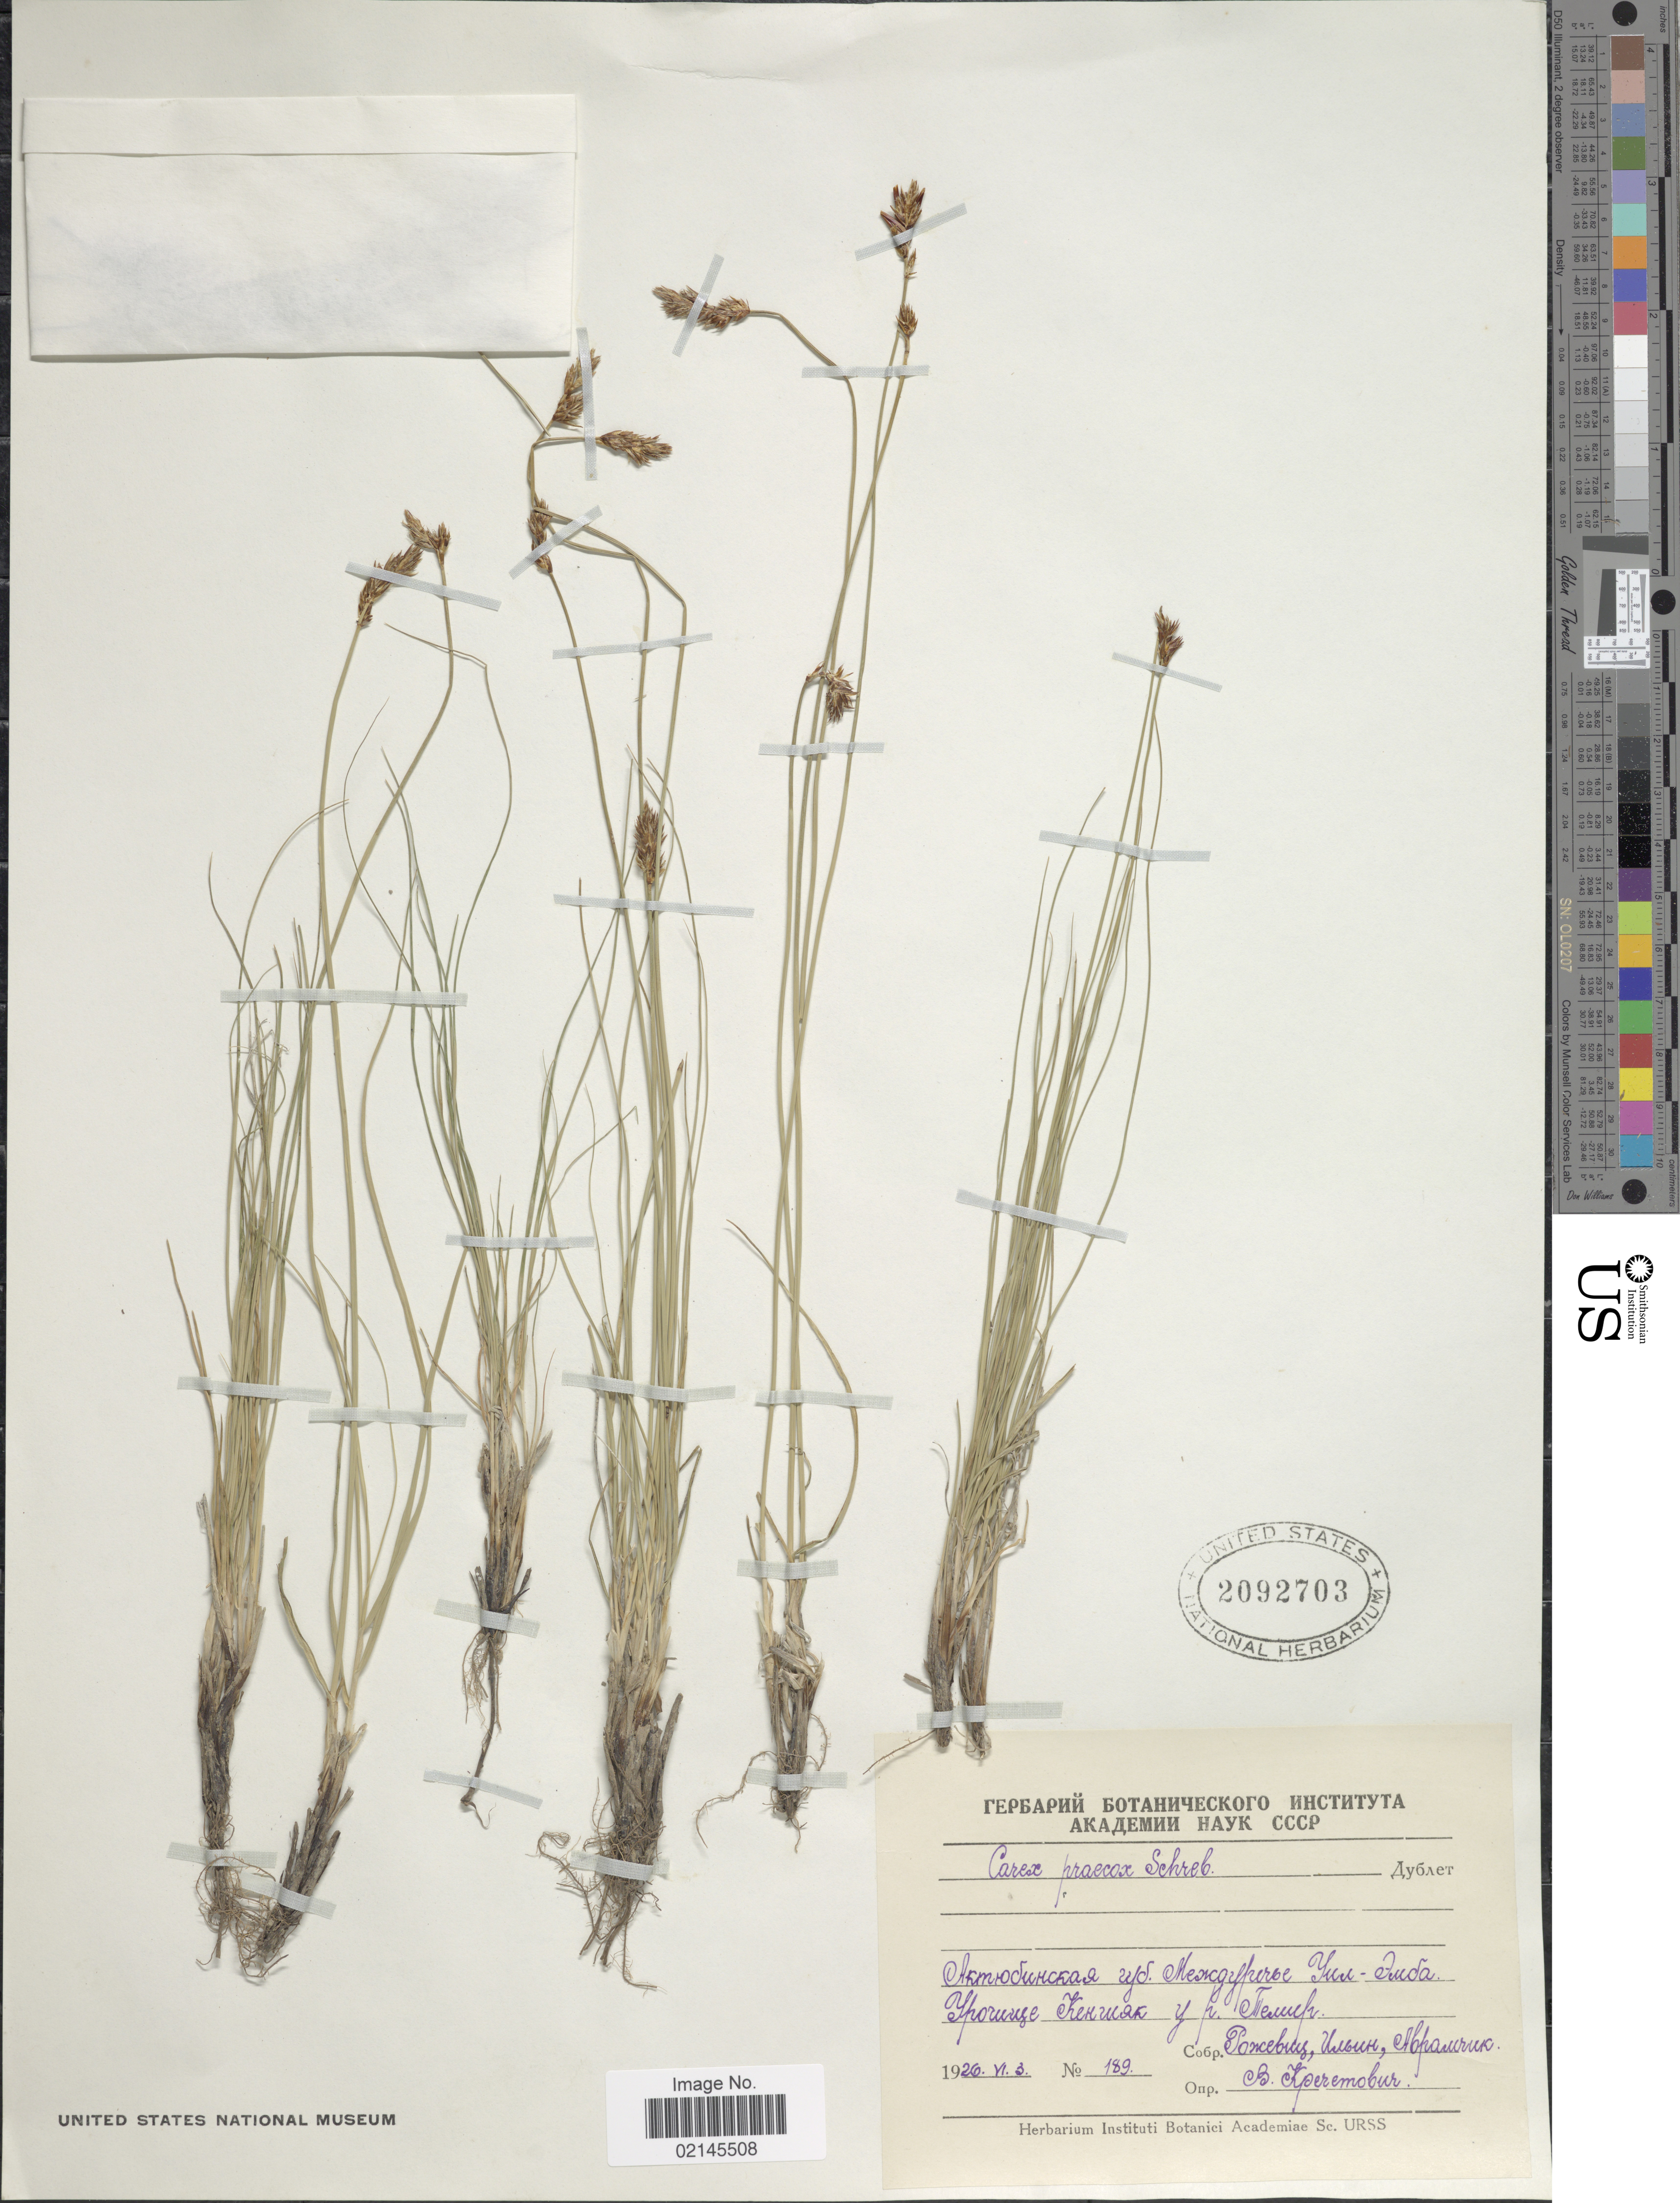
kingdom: Plantae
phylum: Tracheophyta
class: Liliopsida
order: Poales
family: Cyperaceae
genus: Carex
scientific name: Carex praecox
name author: Schreb.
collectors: Collector illegible, Collector illegible & Collector illegible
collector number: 189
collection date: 1926-06-03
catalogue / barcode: US 2092703